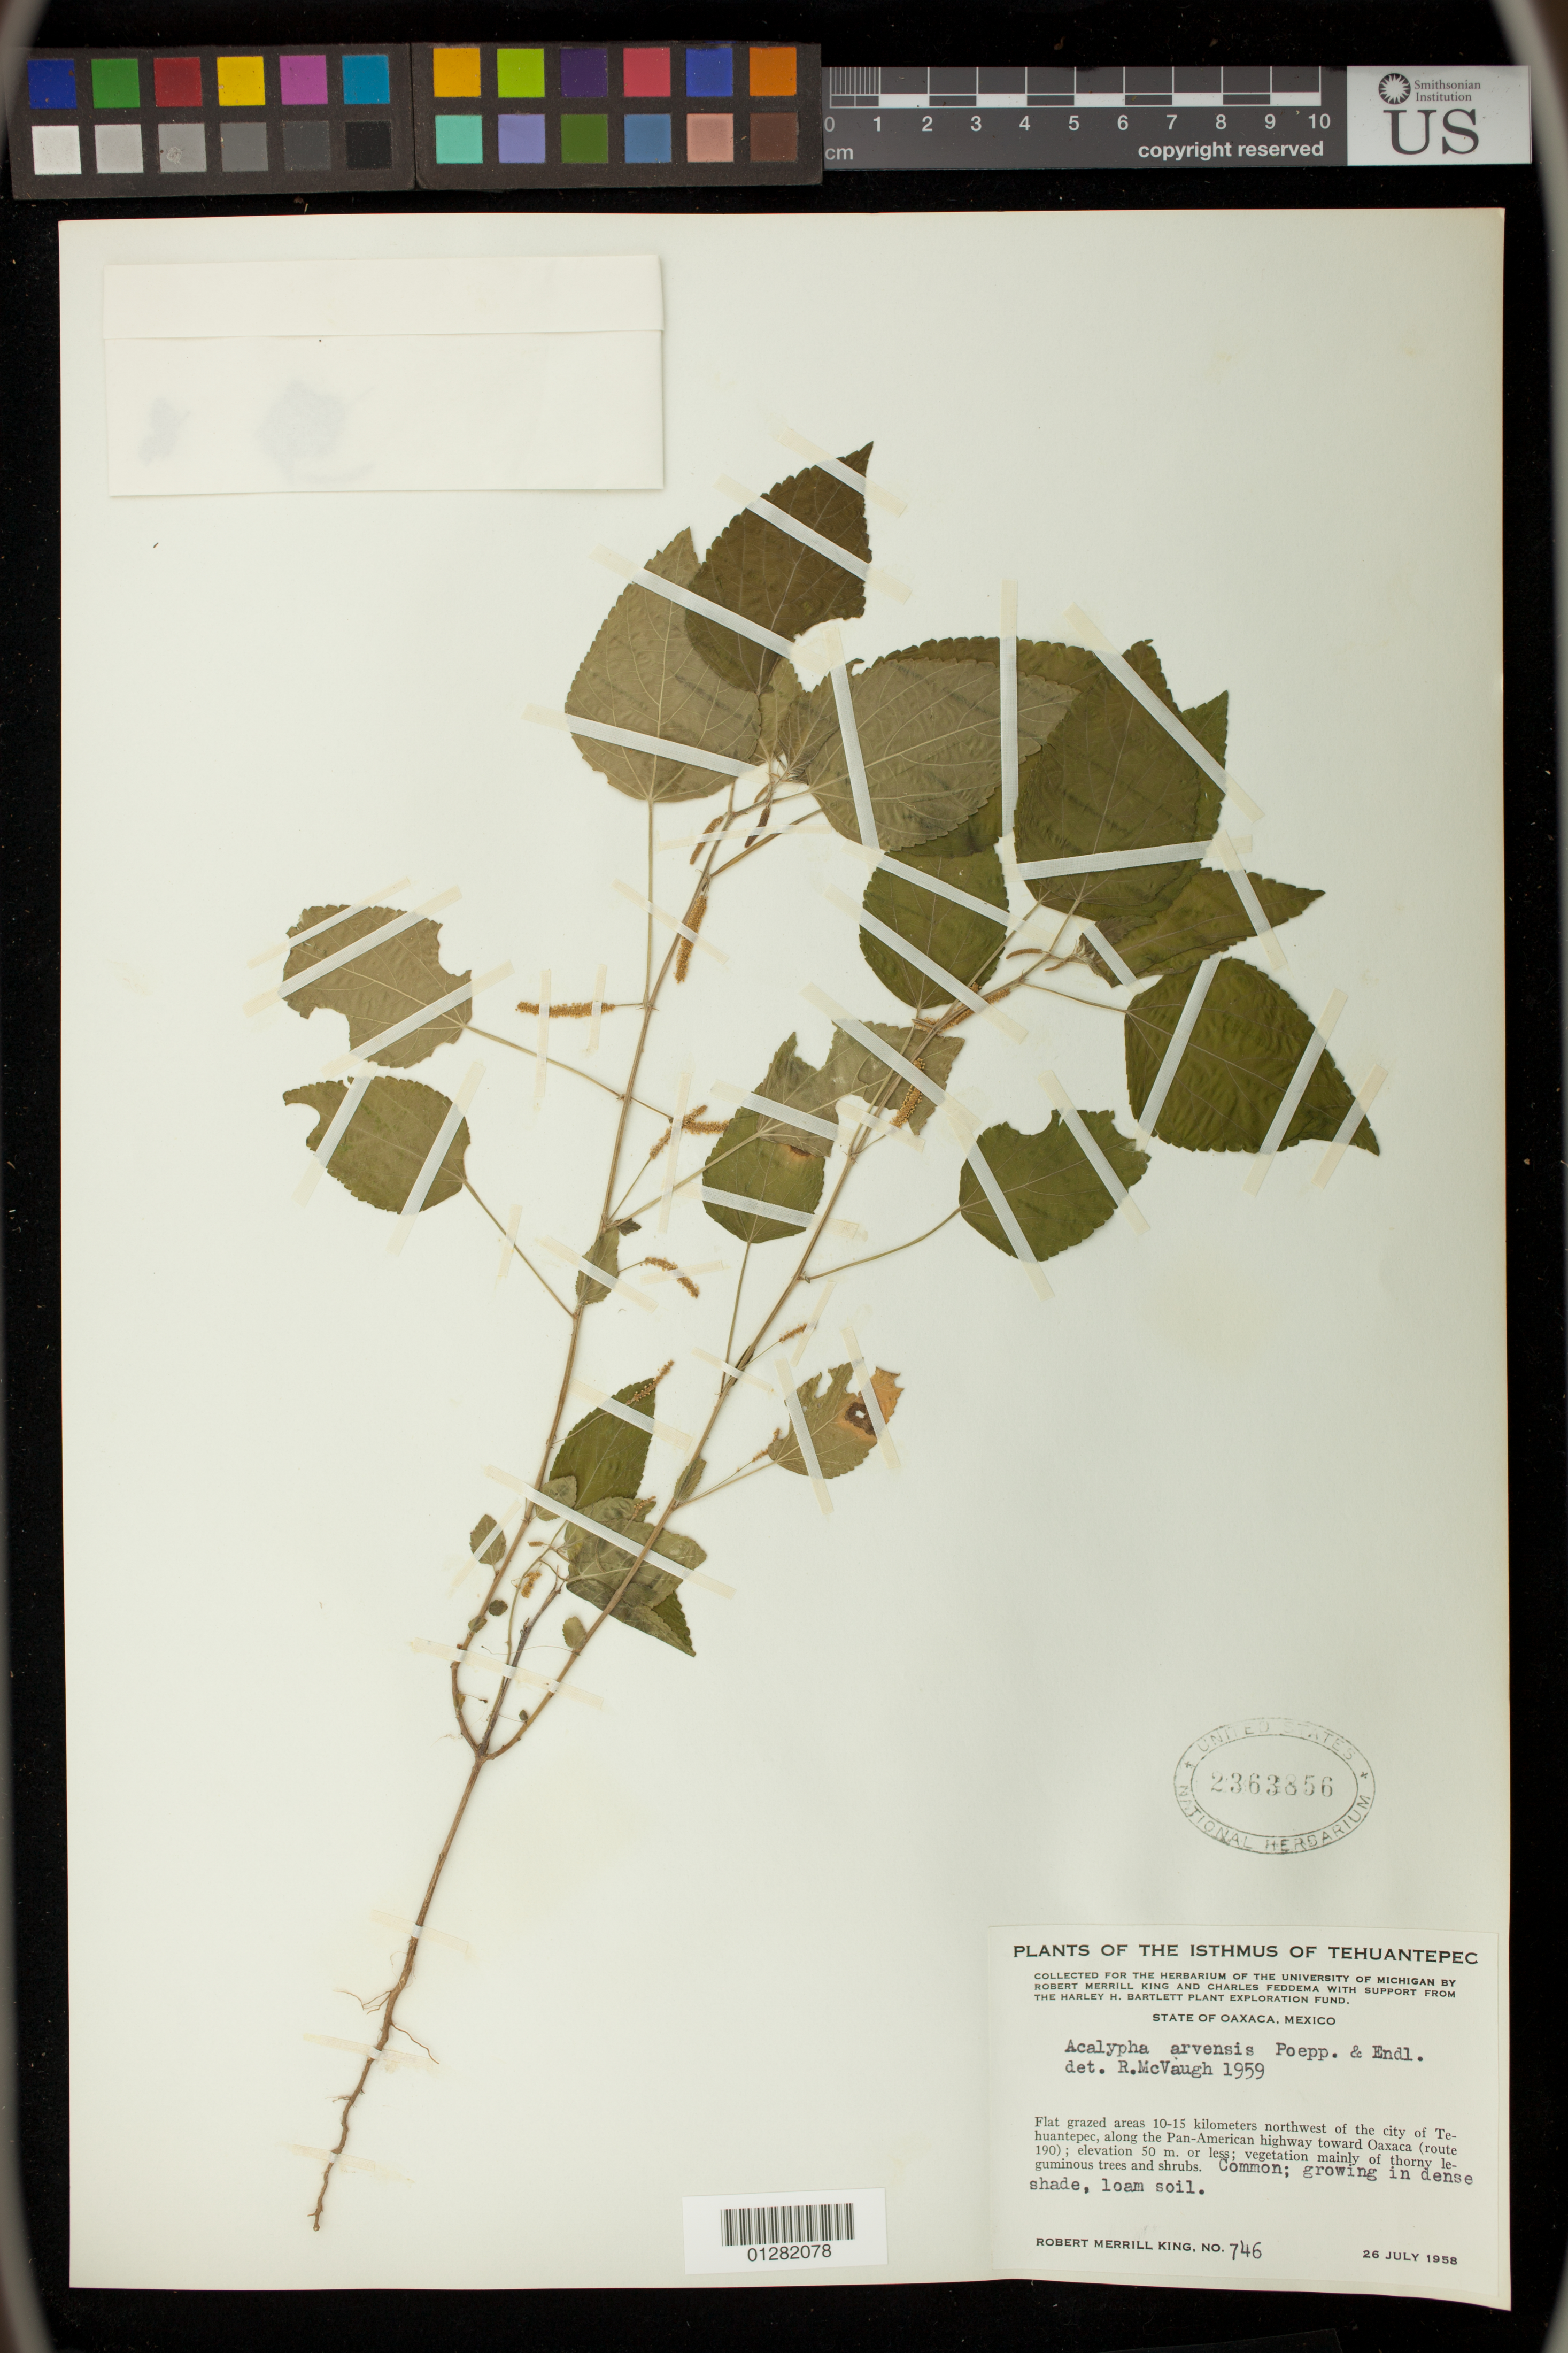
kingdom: Plantae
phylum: Tracheophyta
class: Magnoliopsida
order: Malpighiales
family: Euphorbiaceae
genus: Acalypha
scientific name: Acalypha arvensis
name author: Poepp.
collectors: R. M. King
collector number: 746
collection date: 1958-07-26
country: Mexico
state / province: Oaxaca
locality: Flat grazed areas 10-15 kilometers northwest of the city of Tehuantepec, along the Pan-American Highway toward Oaxaca (route 190)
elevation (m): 50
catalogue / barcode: US 2363856